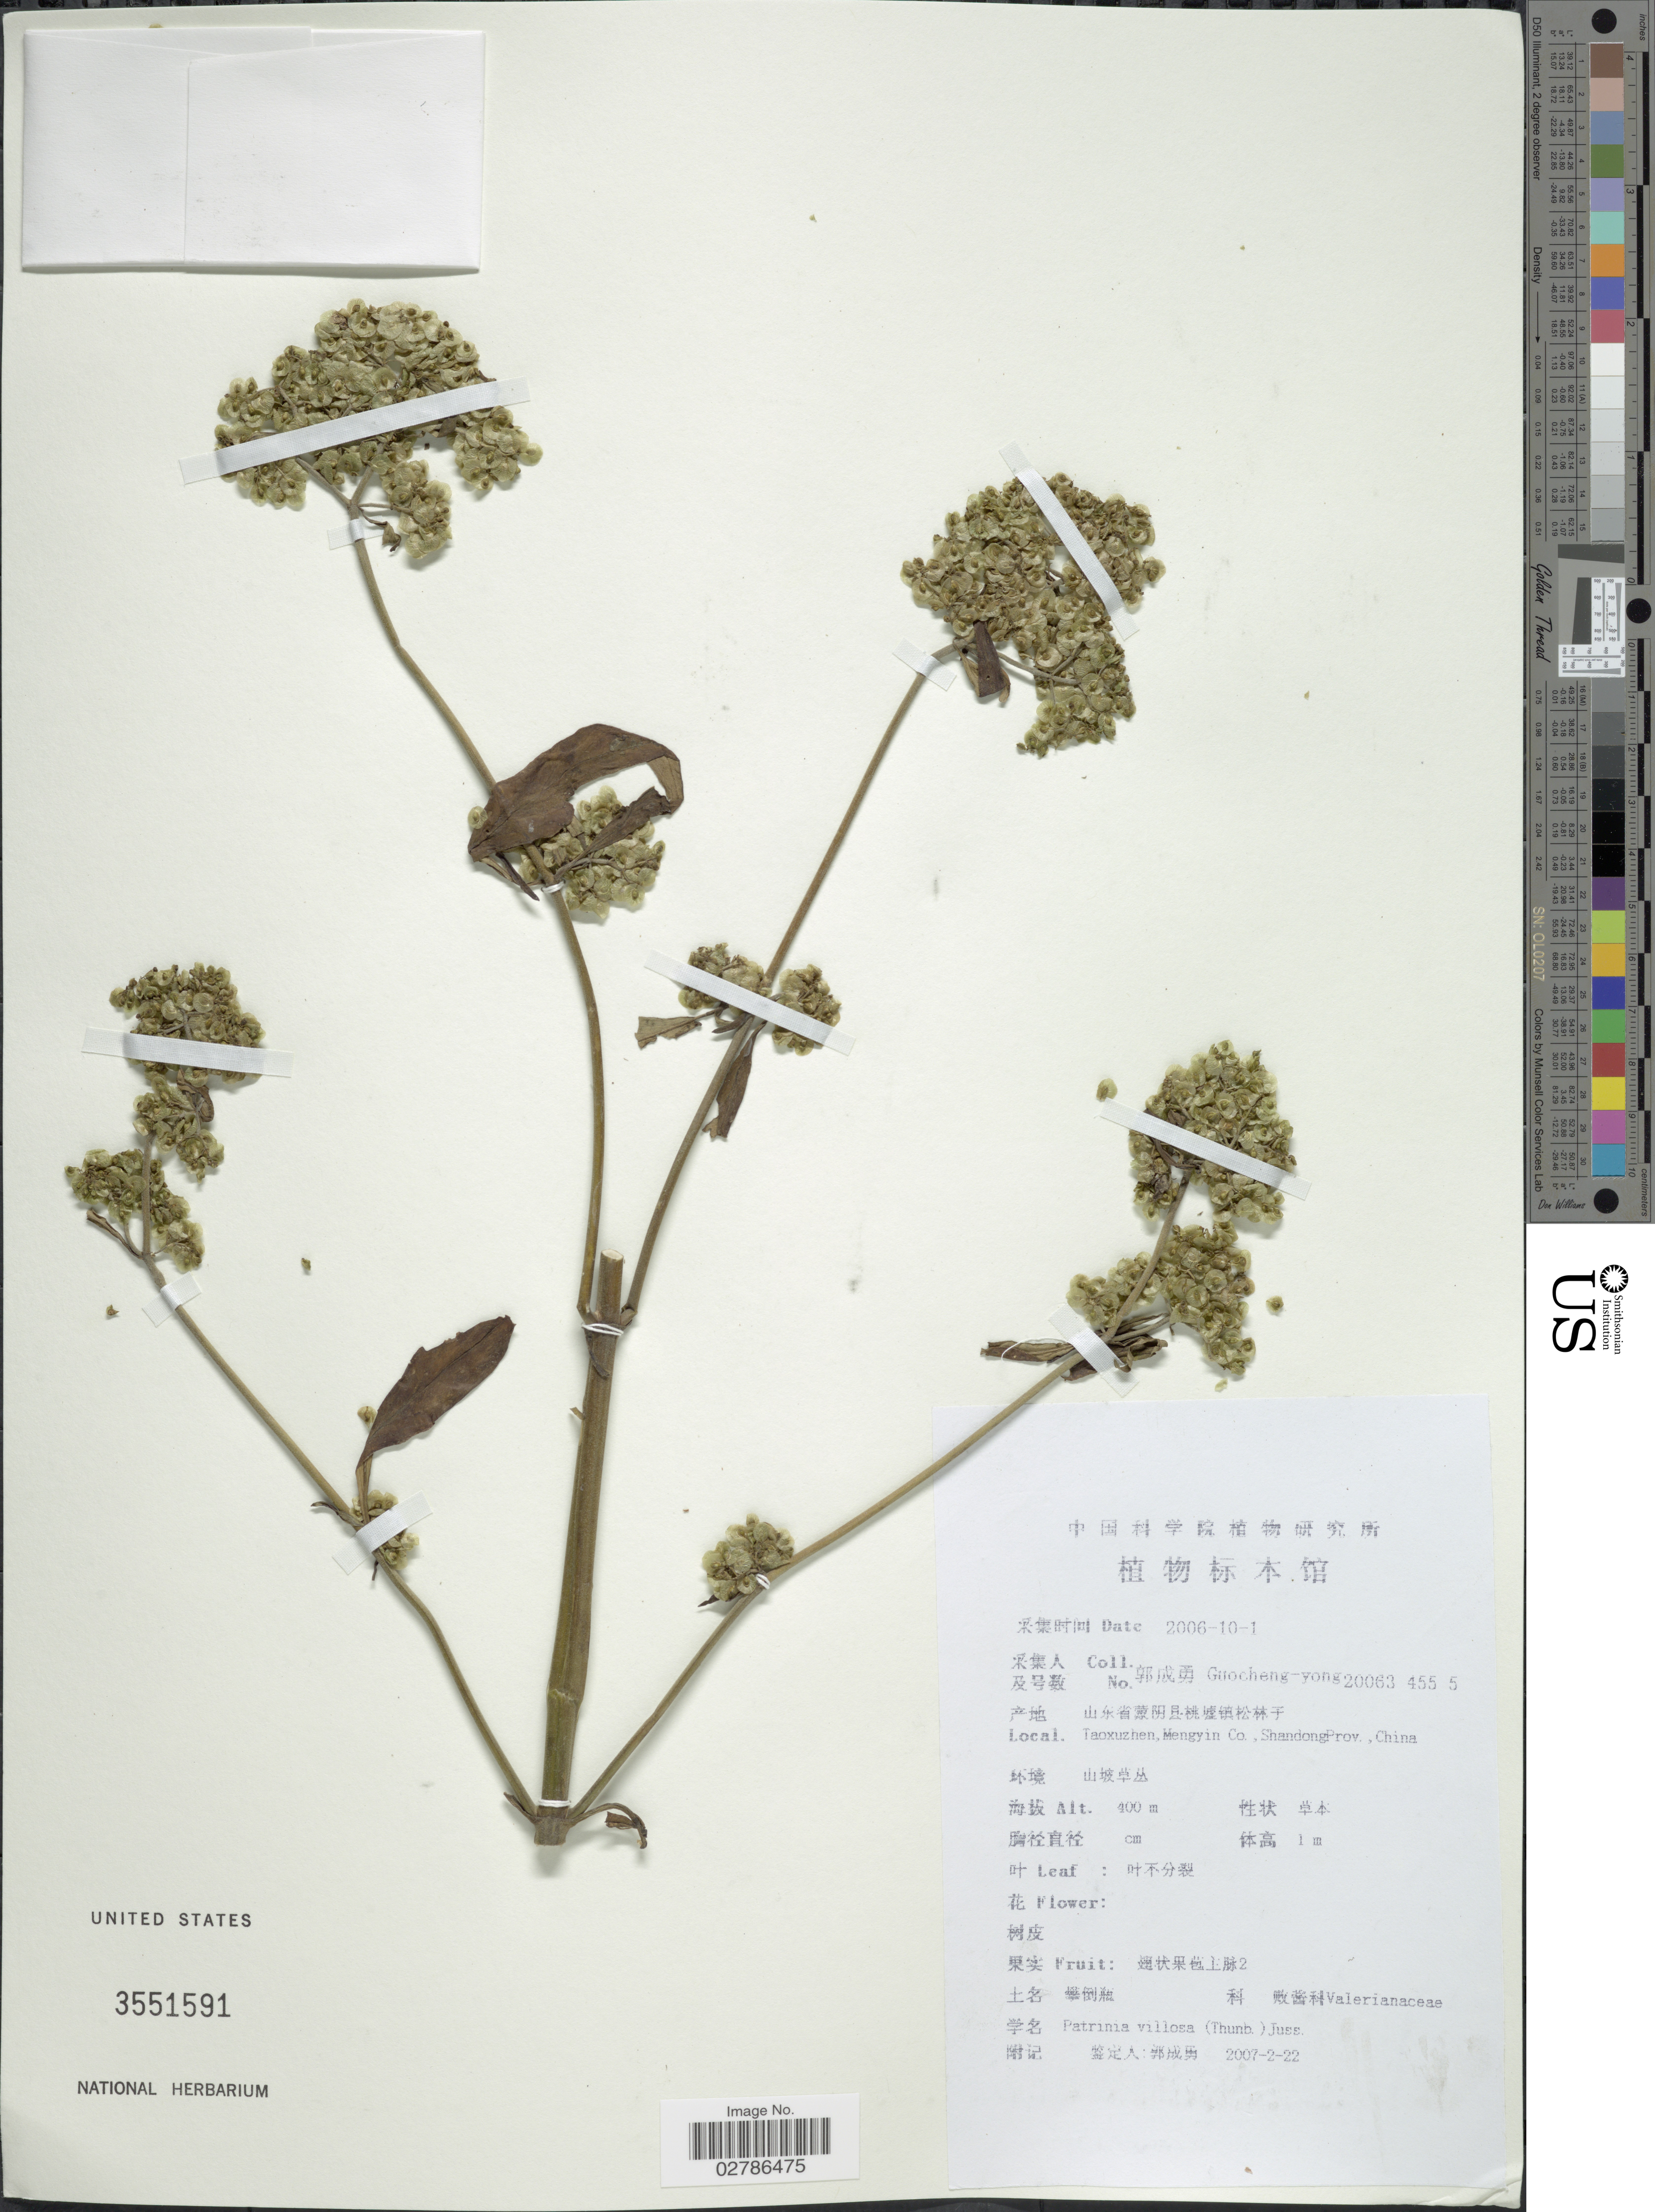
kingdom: Plantae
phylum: Tracheophyta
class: Magnoliopsida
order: Dipsacales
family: Caprifoliaceae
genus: Patrinia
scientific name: Patrinia villosa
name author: (Thunb.) Dufr.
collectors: Guo cheng-yong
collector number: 20063 455 5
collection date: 2006-10-01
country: China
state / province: Shandong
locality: X, Taoxuzhen, Mengyin Co., X.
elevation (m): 400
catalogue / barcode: US 3551591